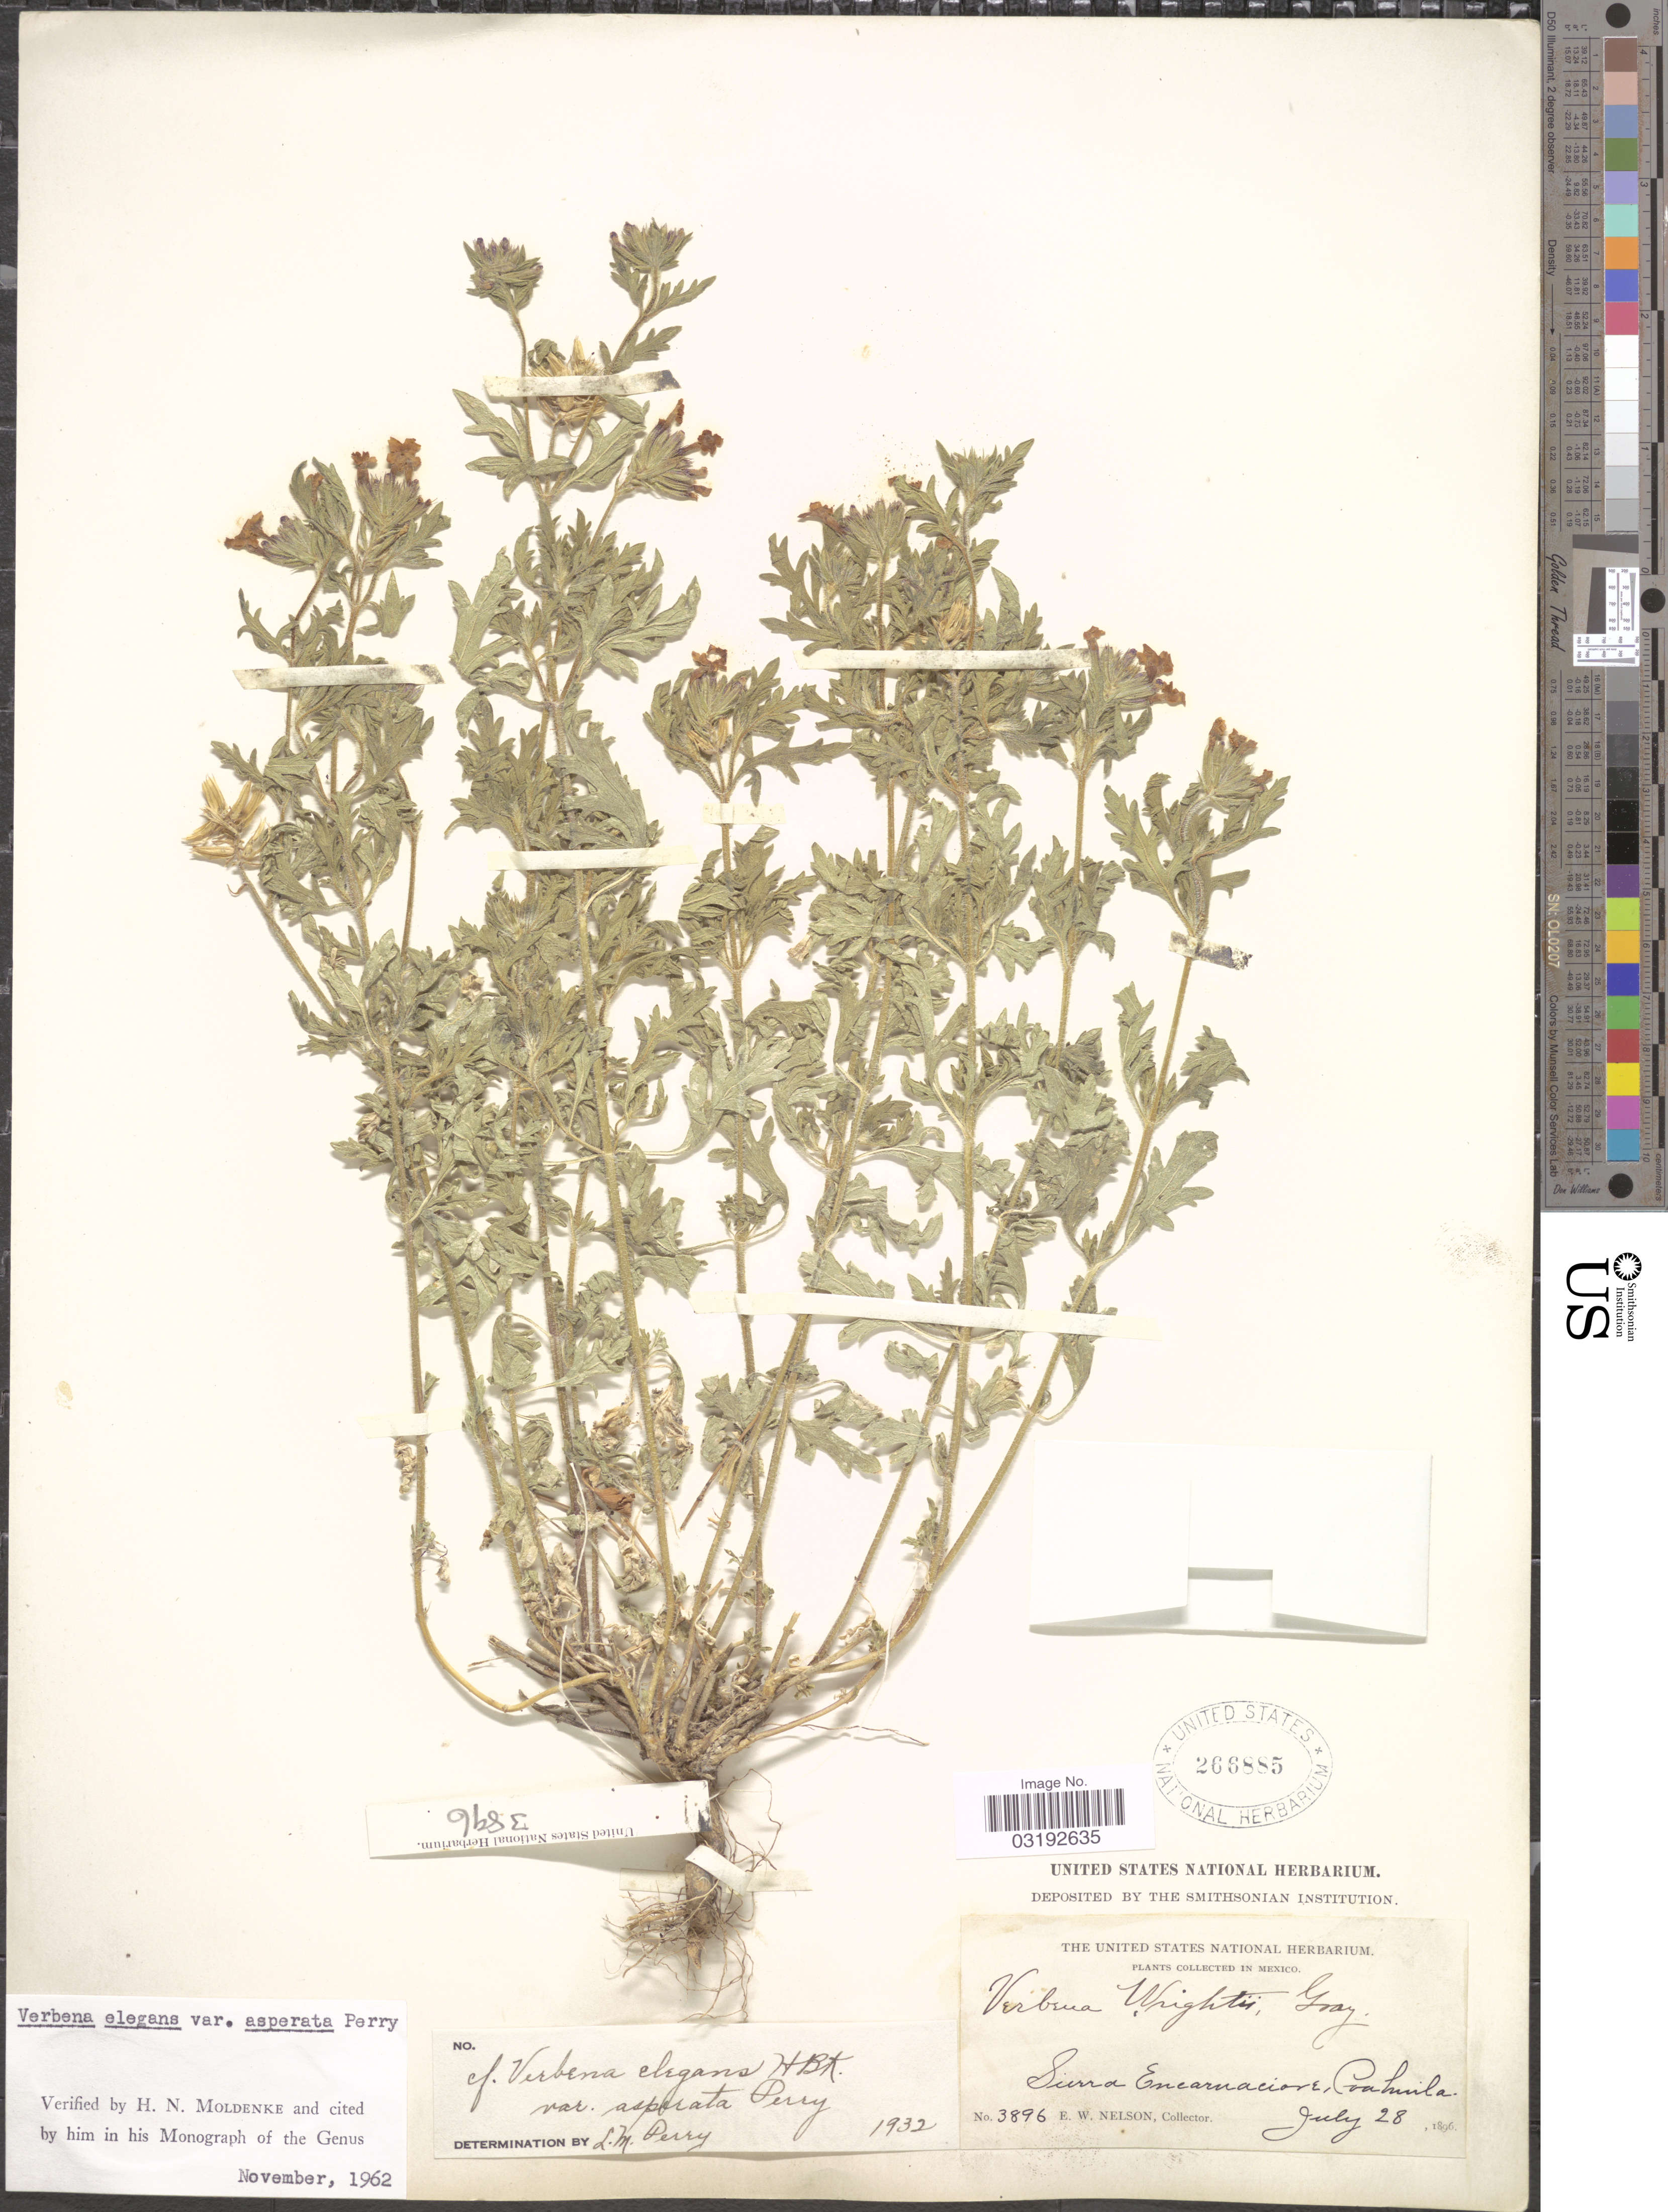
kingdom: Plantae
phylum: Tracheophyta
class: Magnoliopsida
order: Lamiales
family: Verbenaceae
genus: Verbena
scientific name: Verbena ambrosiifolia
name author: Rydb. ex Small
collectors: E. W. Nelson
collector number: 3896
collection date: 1896-07-28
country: Mexico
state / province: Coahuila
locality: Sierra Encarnacion.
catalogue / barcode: US 266885